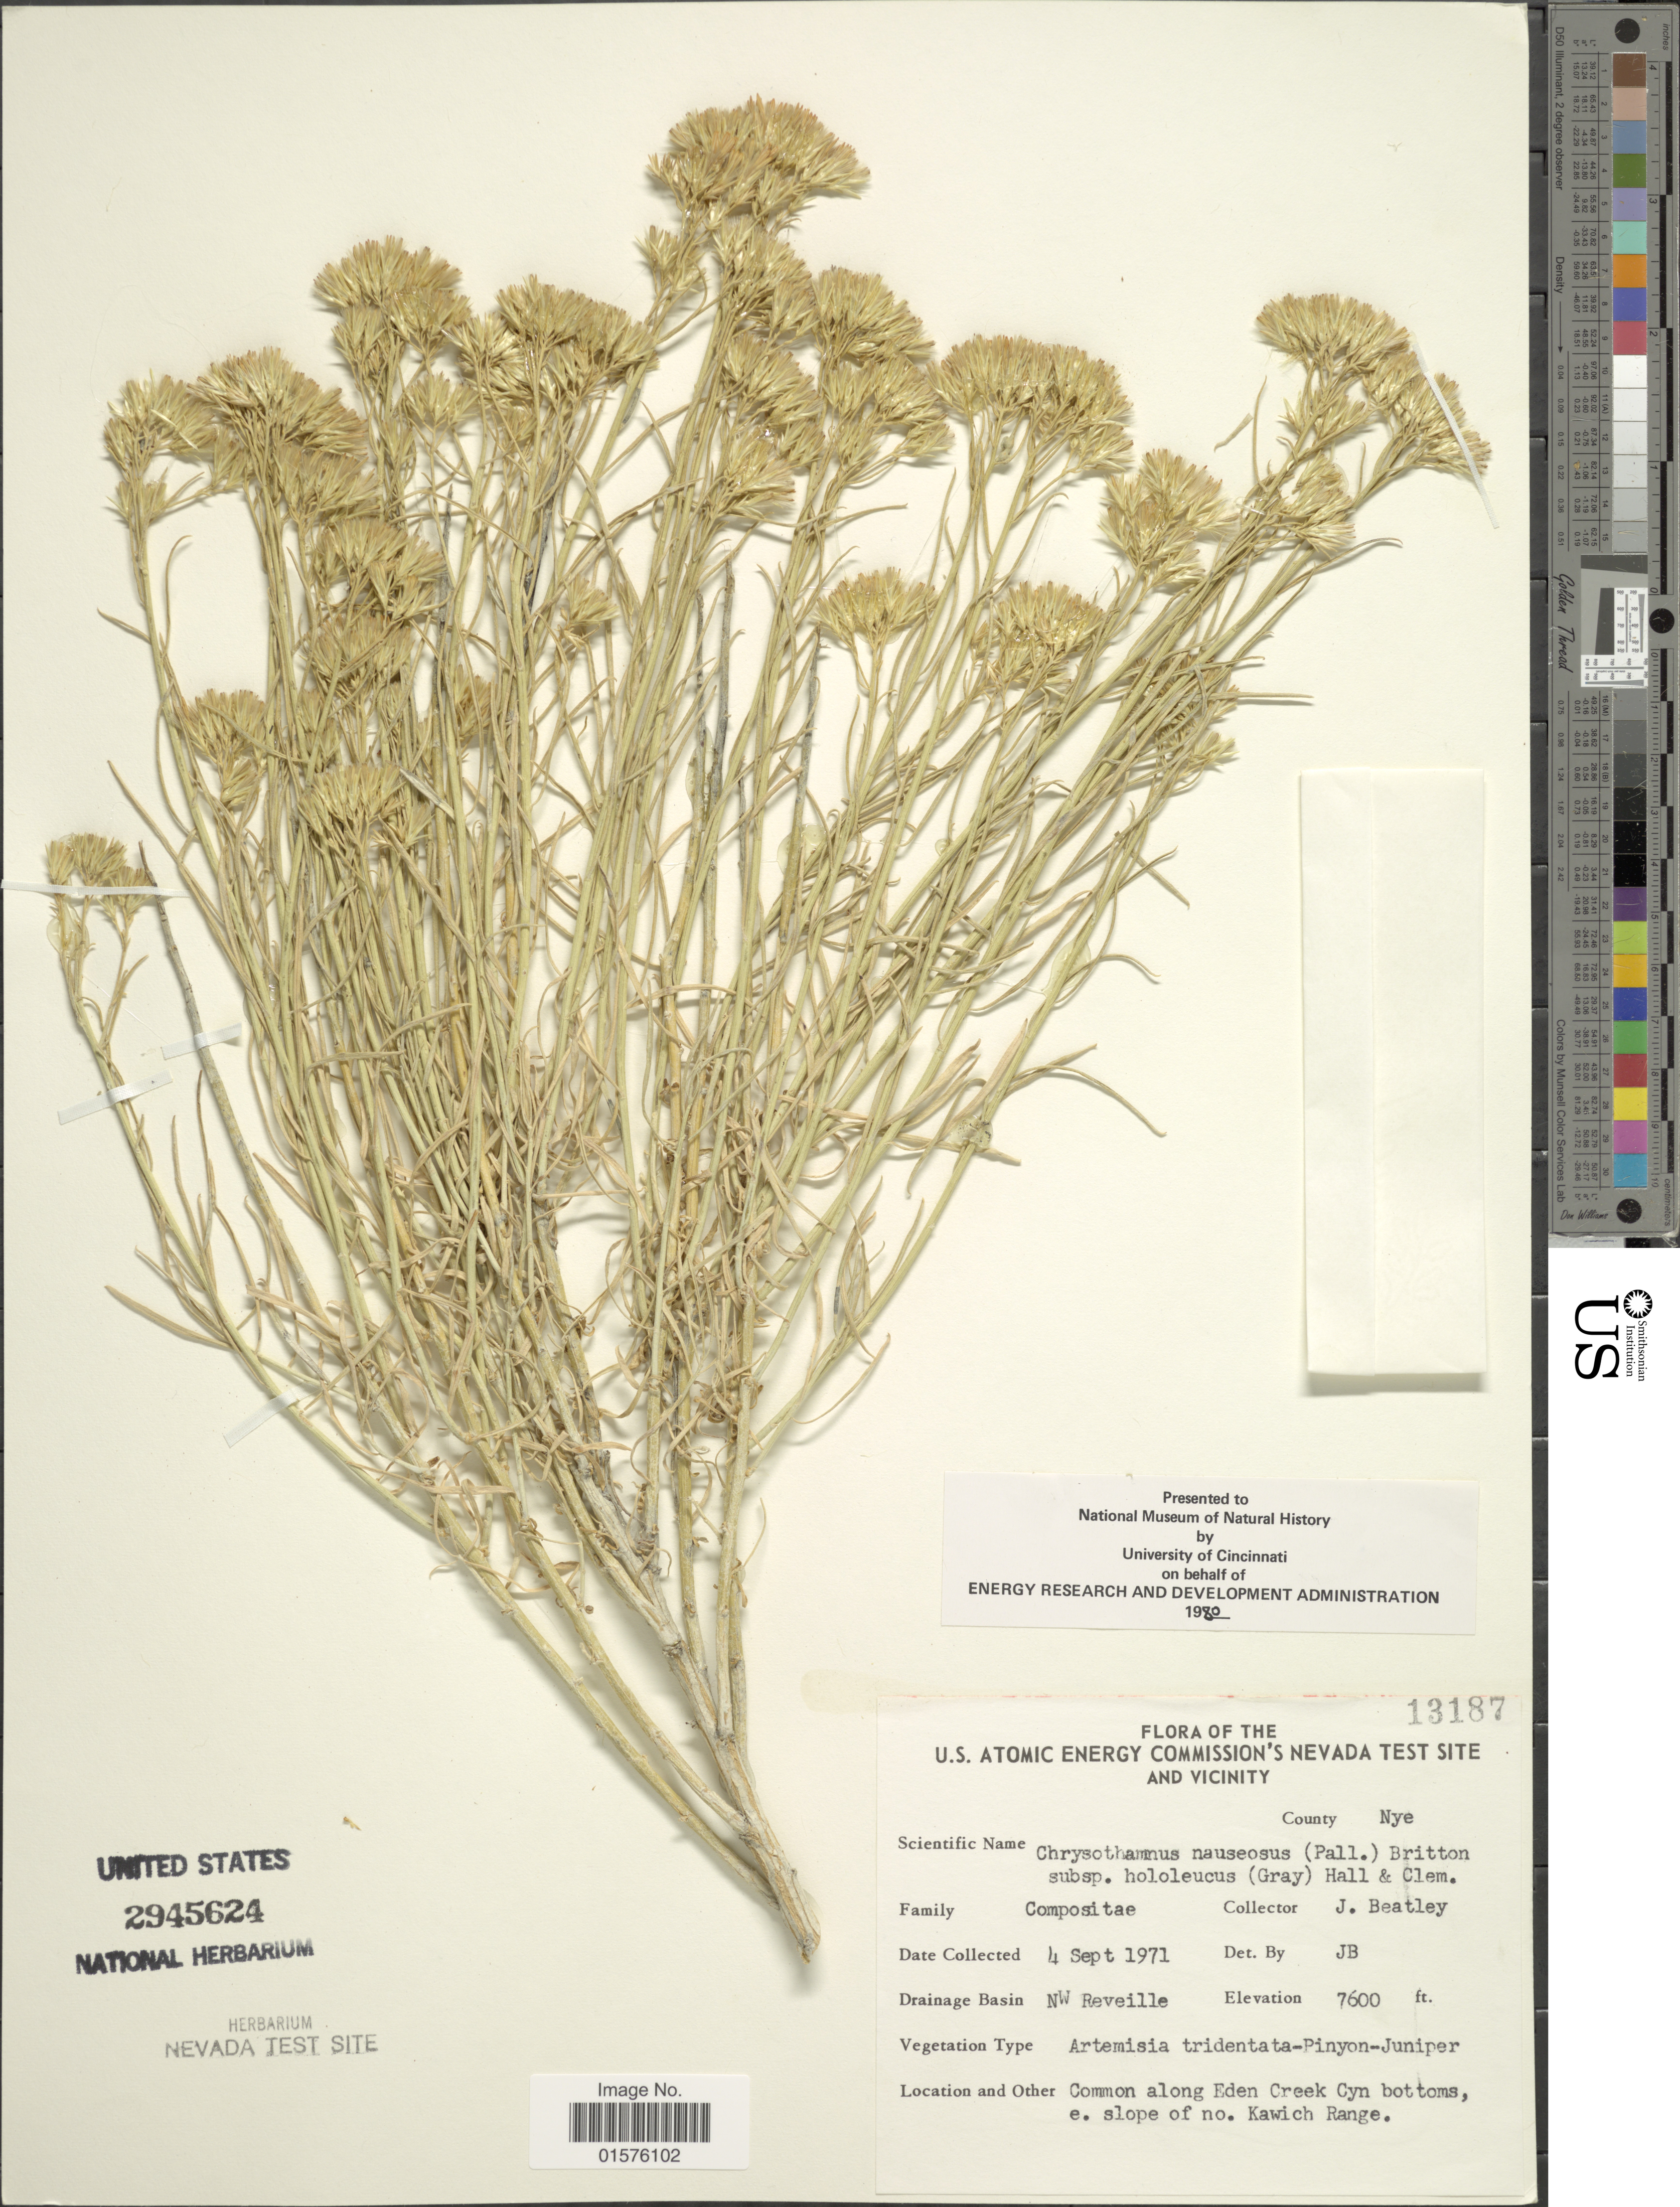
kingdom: Plantae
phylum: Tracheophyta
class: Magnoliopsida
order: Asterales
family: Asteraceae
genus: Ericameria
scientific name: Ericameria nauseosa var. hololeuca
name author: (A. Gray) G.L. Nesom & G.I. Baird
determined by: Urbatsch, Lowell E., Curator (LSU), Louisiana State University (UNITED STATES)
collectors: J. C. Beatley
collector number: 13187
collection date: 1971-09-04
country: United States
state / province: Nevada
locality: The U.S. Atomic Energy Commision's Nevada test site and vicinity, County: Nye, central Kawaich Valley, along Eden Creek Cyn bottoms, e. slope of no. Kawich Range. Drainage basin: NW Reveille.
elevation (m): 2316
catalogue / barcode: US 2945624